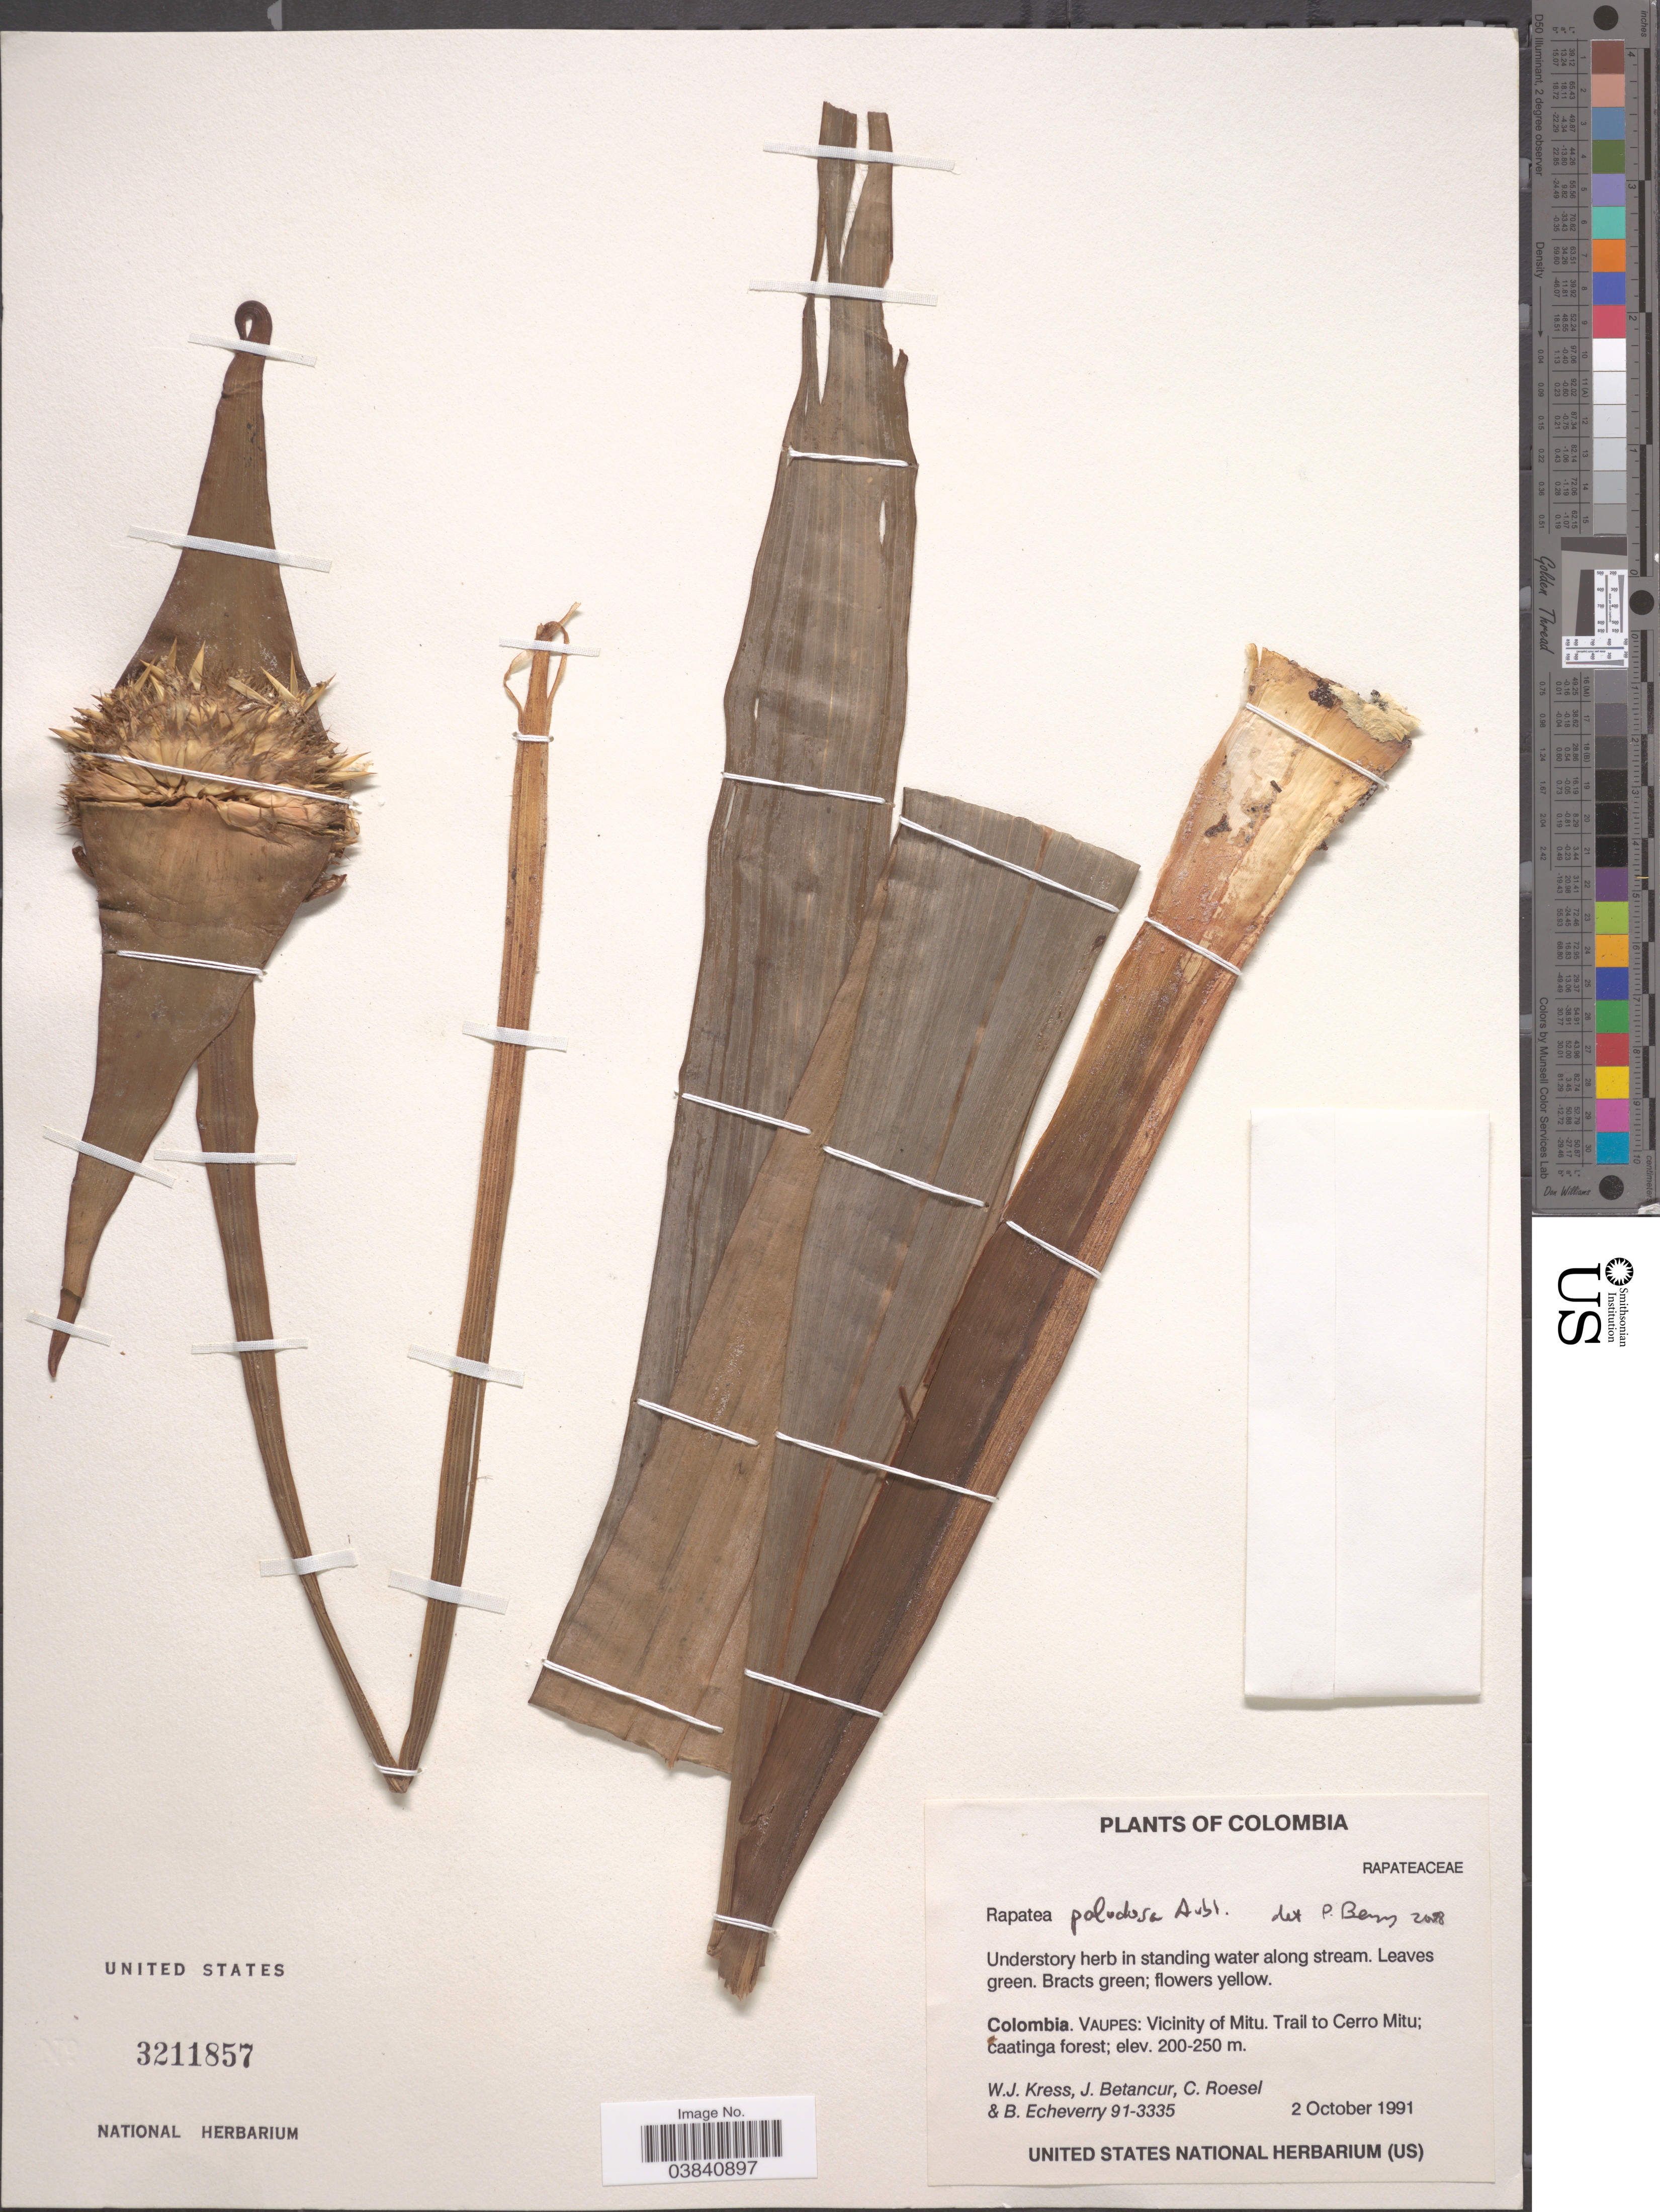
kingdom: Plantae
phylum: Tracheophyta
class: Liliopsida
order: Poales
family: Rapateaceae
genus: Rapatea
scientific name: Rapatea paludosa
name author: Aubl.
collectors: W. J. Kress, J. Betancur, C. S. Roesel & B. Echeverry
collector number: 91-3335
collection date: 1991-10-02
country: Colombia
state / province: Vaupés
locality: Vicinity of Mitu. Trail to Cerro Mitu.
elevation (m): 200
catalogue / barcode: US 3211857